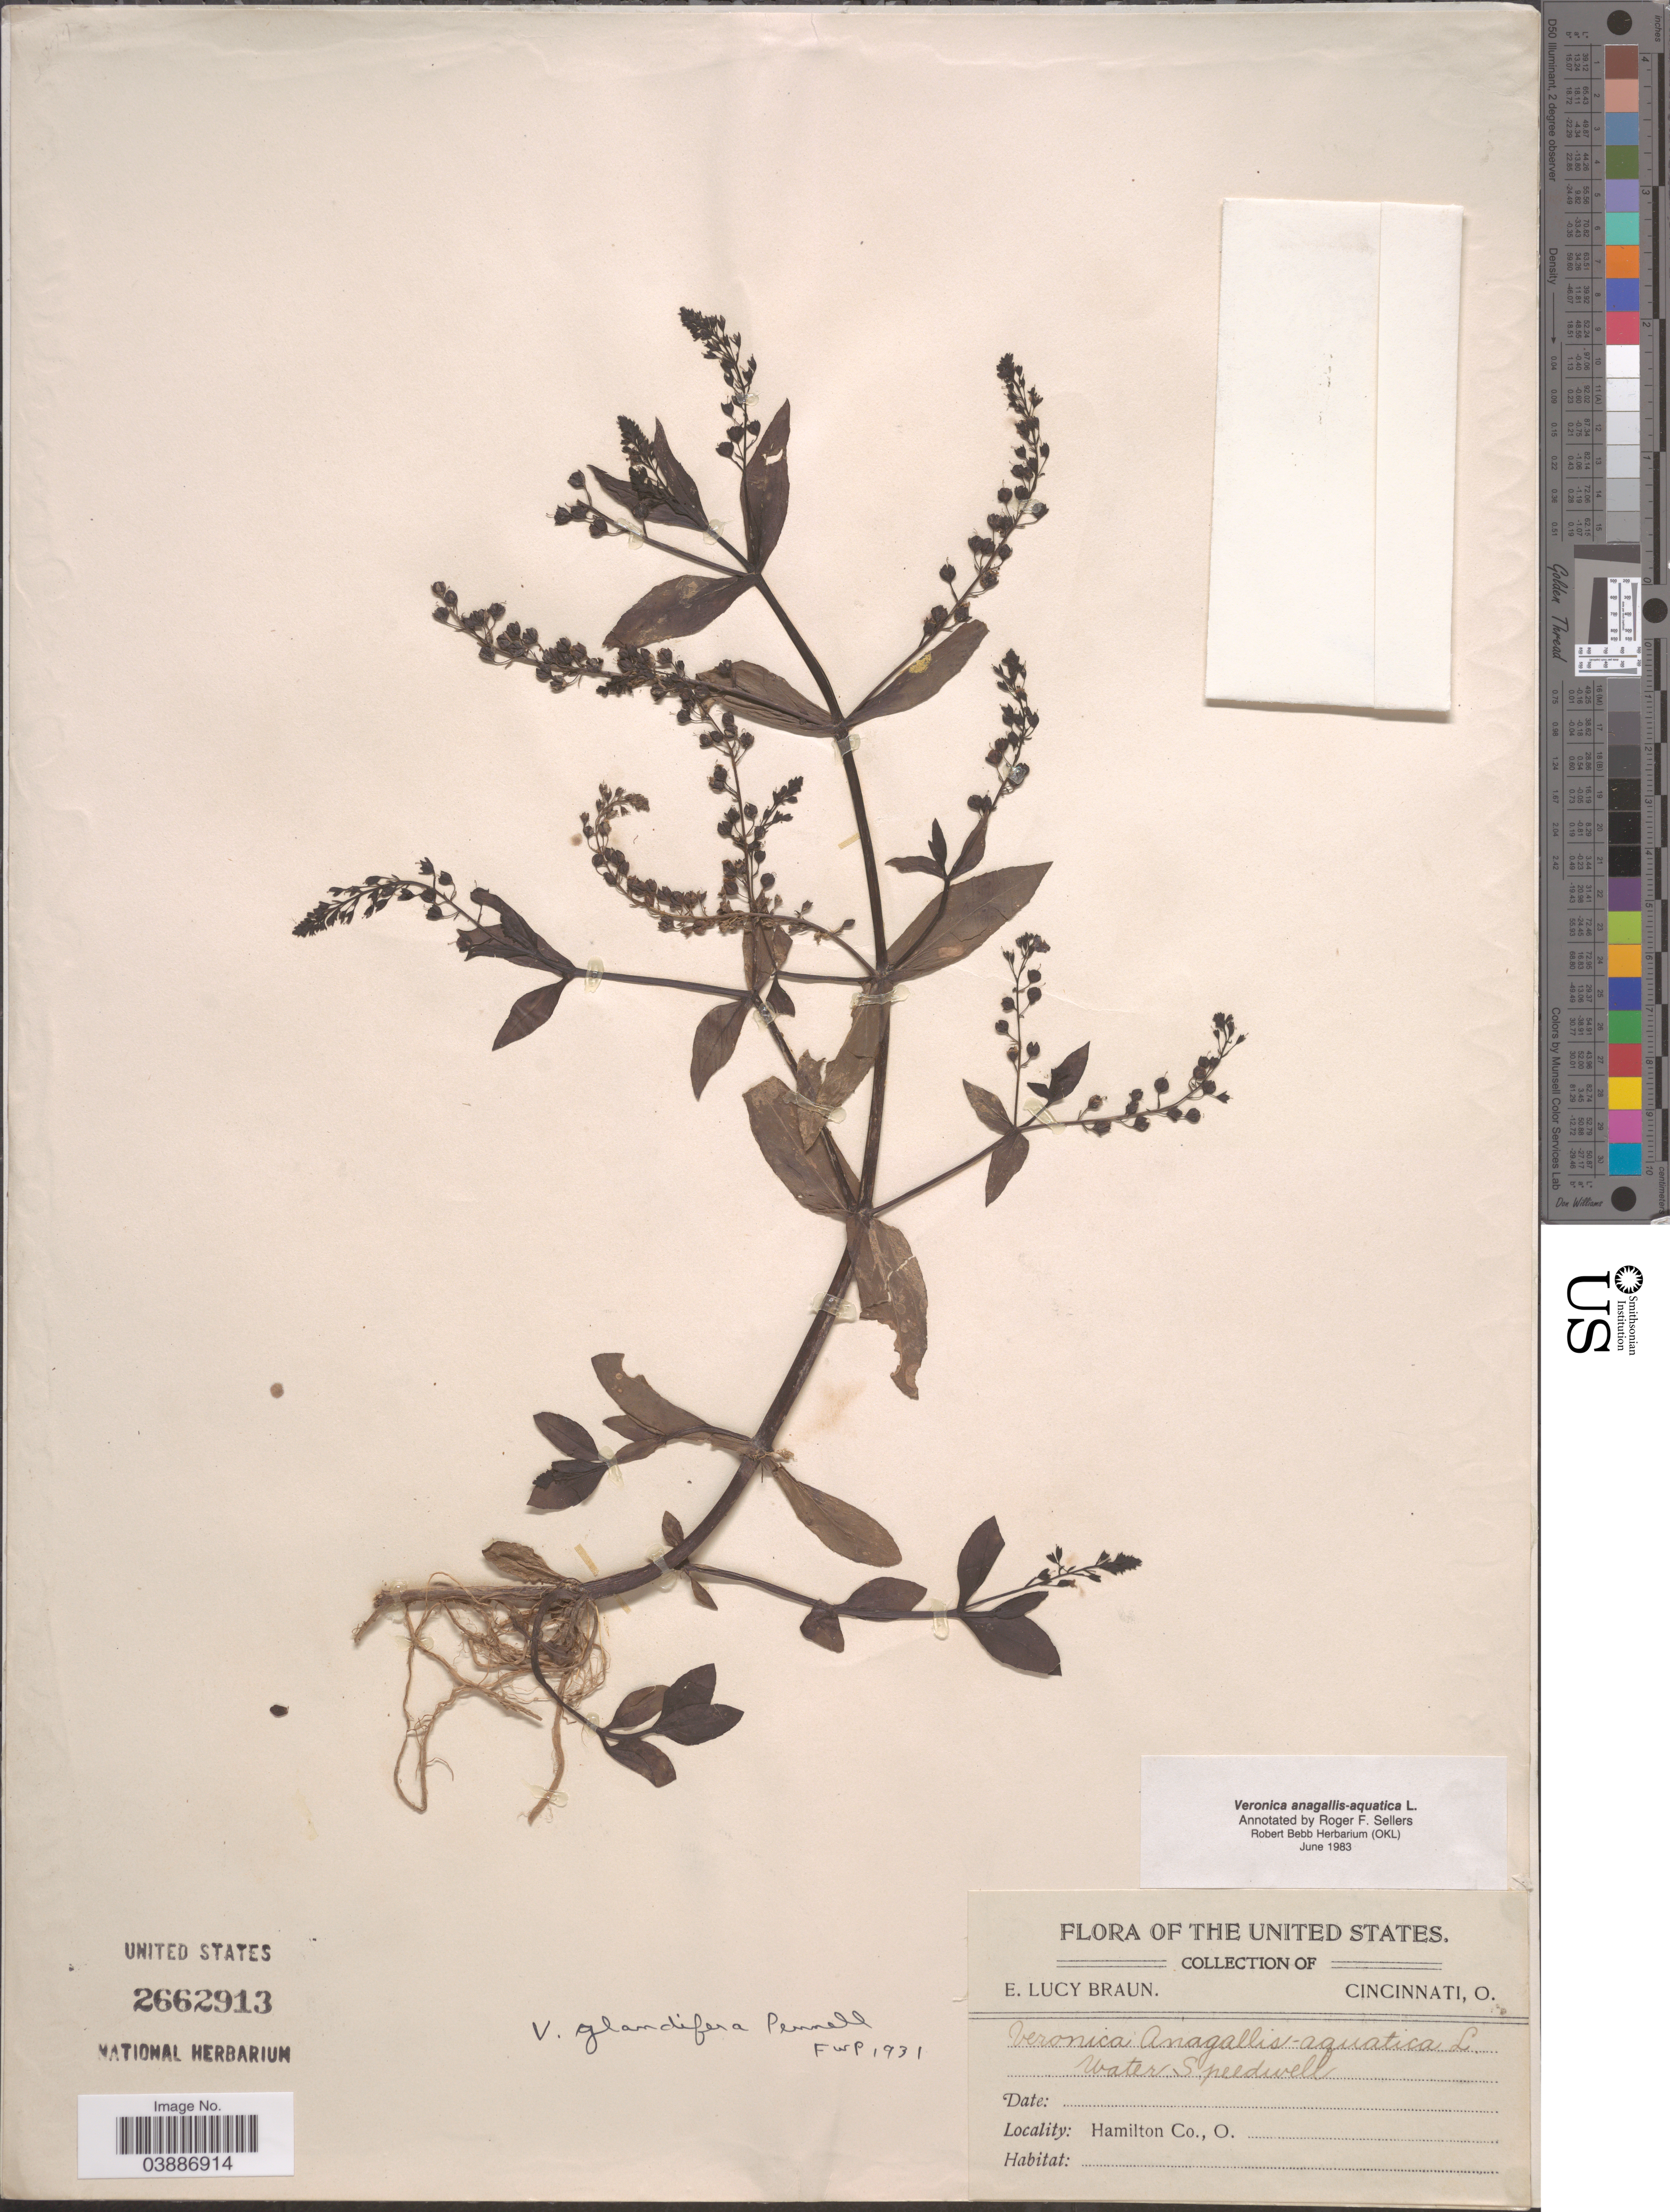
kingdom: Plantae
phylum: Tracheophyta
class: Magnoliopsida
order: Lamiales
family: Plantaginaceae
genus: Veronica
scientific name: Veronica anagallis-aquatica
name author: L.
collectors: E. L. Braun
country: United States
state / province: Ohio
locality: Hamilton Co.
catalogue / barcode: US 2662913